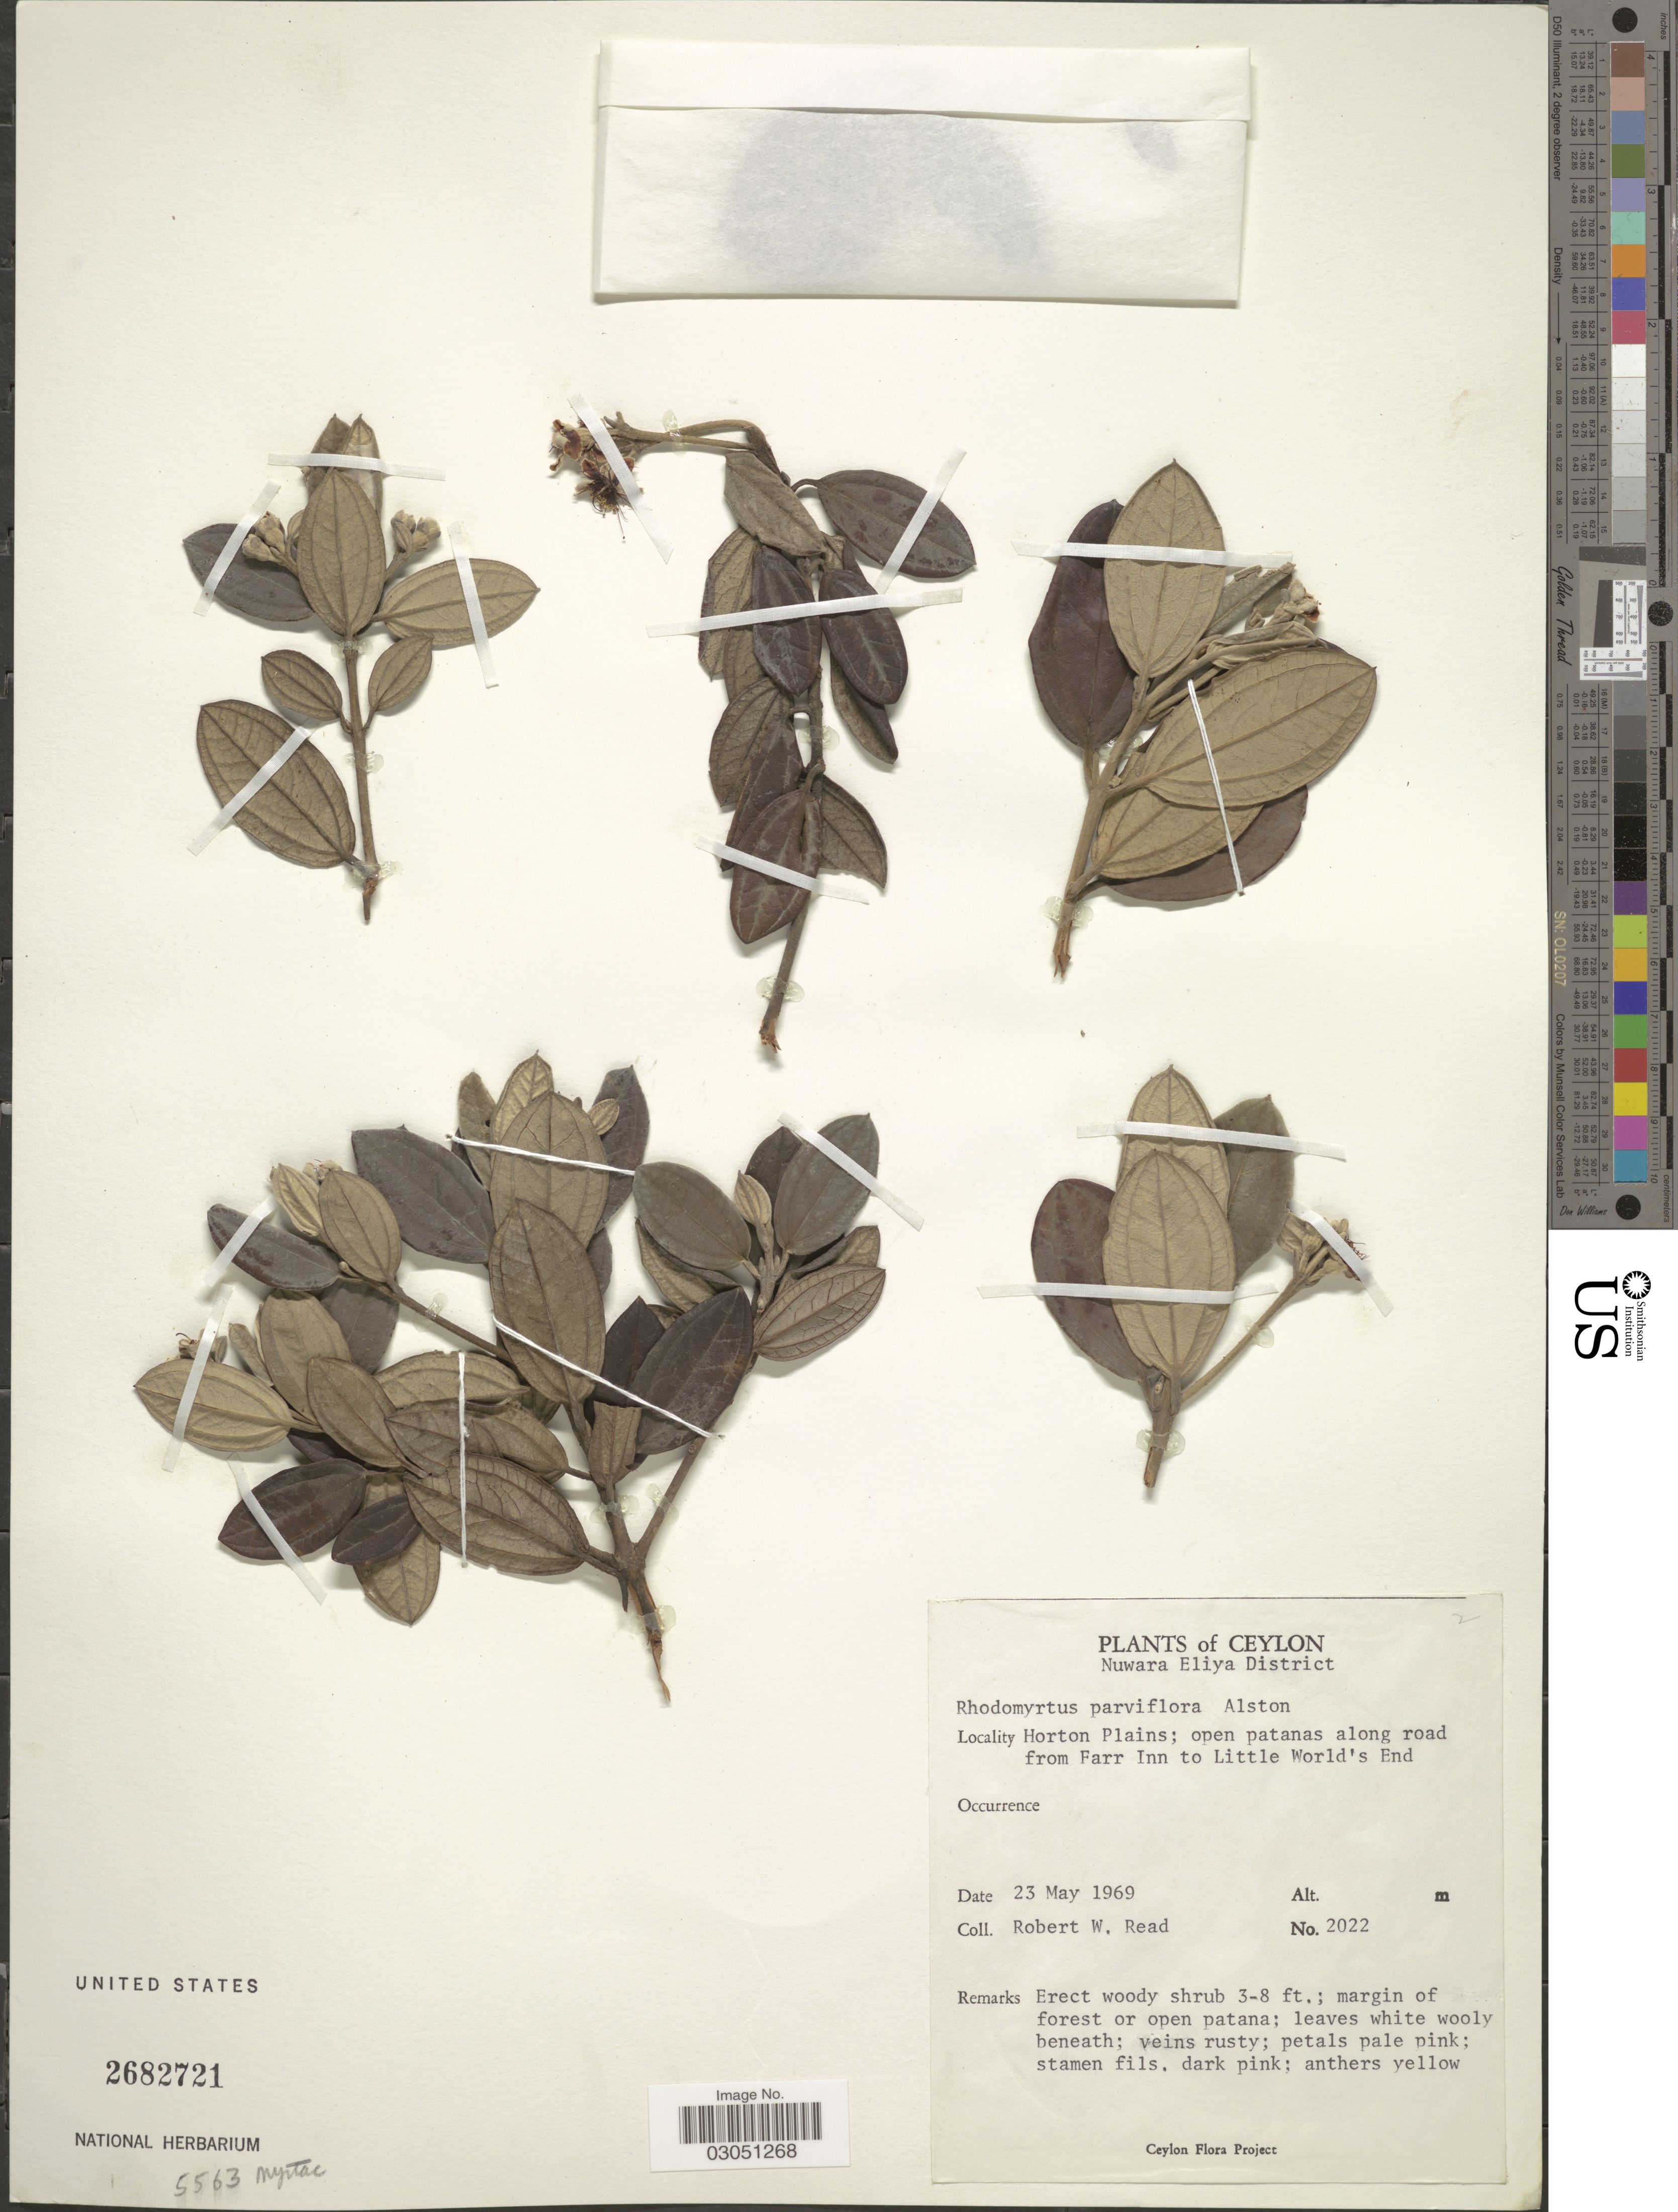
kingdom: Plantae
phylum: Tracheophyta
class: Magnoliopsida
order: Myrtales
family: Myrtaceae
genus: Rhodomyrtus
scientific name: Rhodomyrtus parviflora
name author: Alston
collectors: R. W. Read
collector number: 2022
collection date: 1969-05-23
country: Sri Lanka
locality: Ceylon, Nuwara Eliya District, Horton Plains; open patanas along road from Farr Inn to Little World's End.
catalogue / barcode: US 2682721